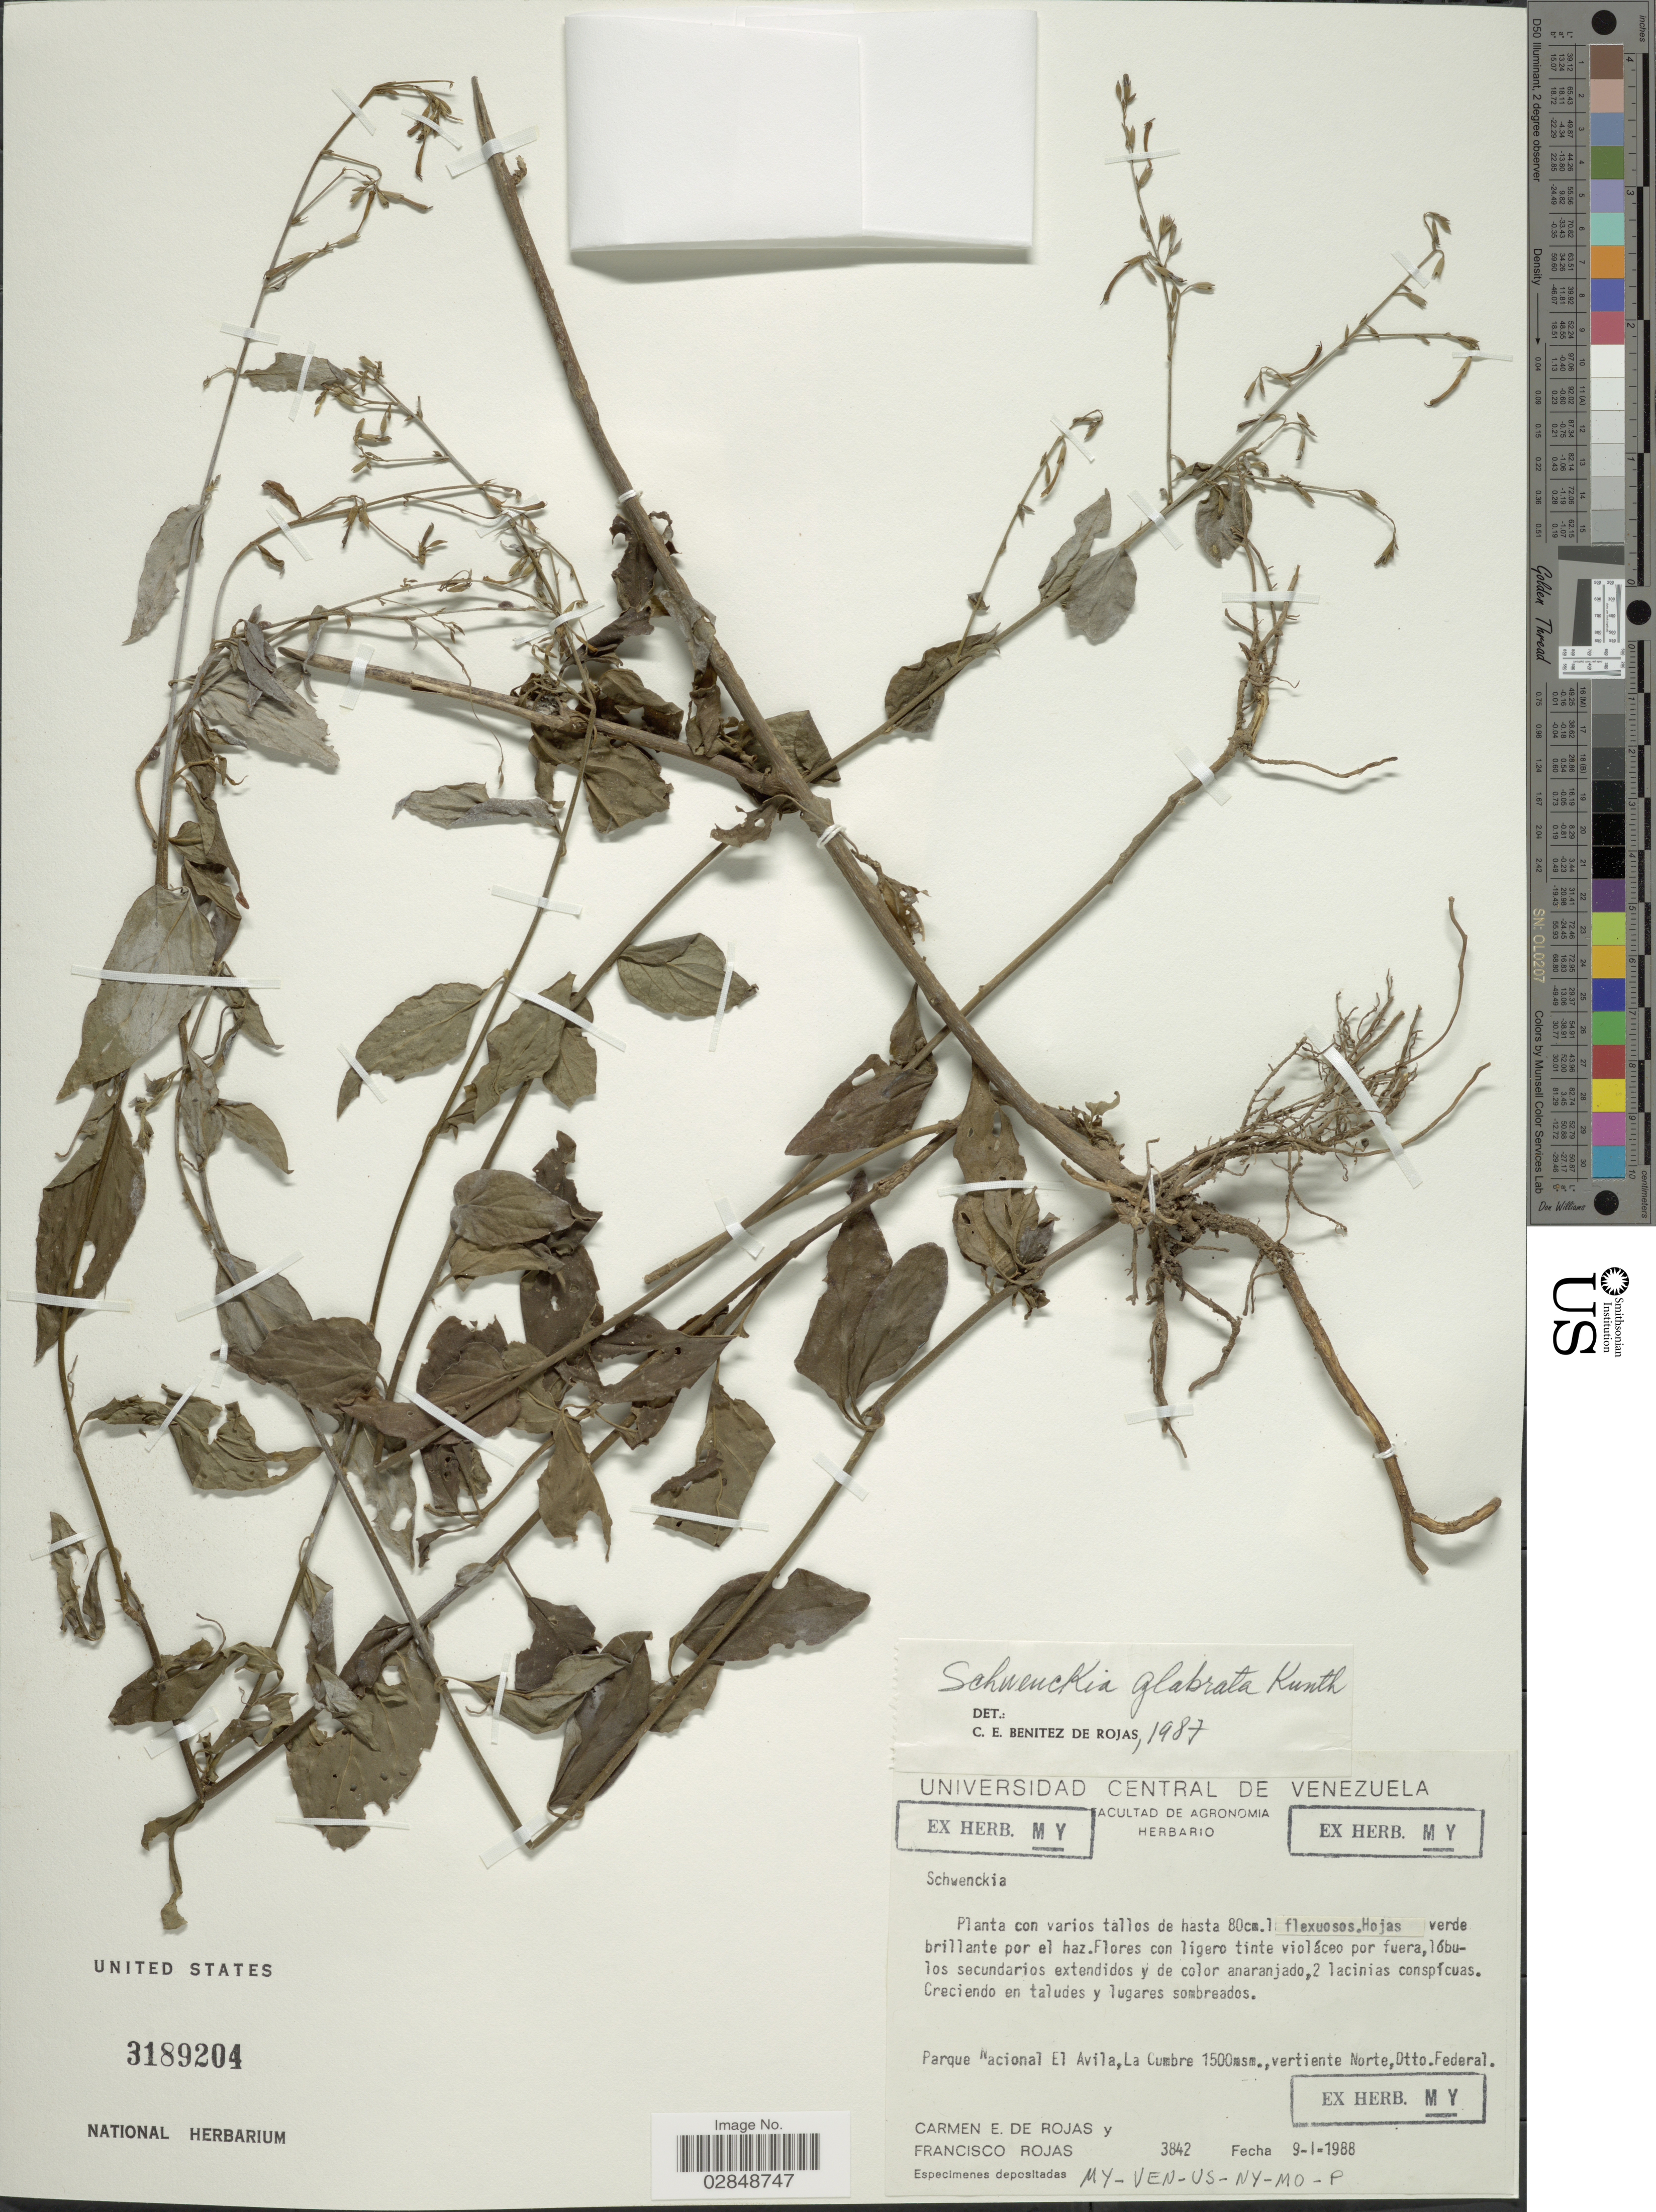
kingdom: Plantae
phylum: Tracheophyta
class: Magnoliopsida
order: Solanales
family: Solanaceae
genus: Schwenckia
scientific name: Schwenckia glabrata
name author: Kunth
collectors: C. de Rojas & F. Rojas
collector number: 3842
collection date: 1988-01-09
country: Venezuela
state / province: Miranda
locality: Parque Nacional El Avila, La Cumbre, vertiente Norte, Dtto. Federal.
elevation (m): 1500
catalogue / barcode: US 3189204